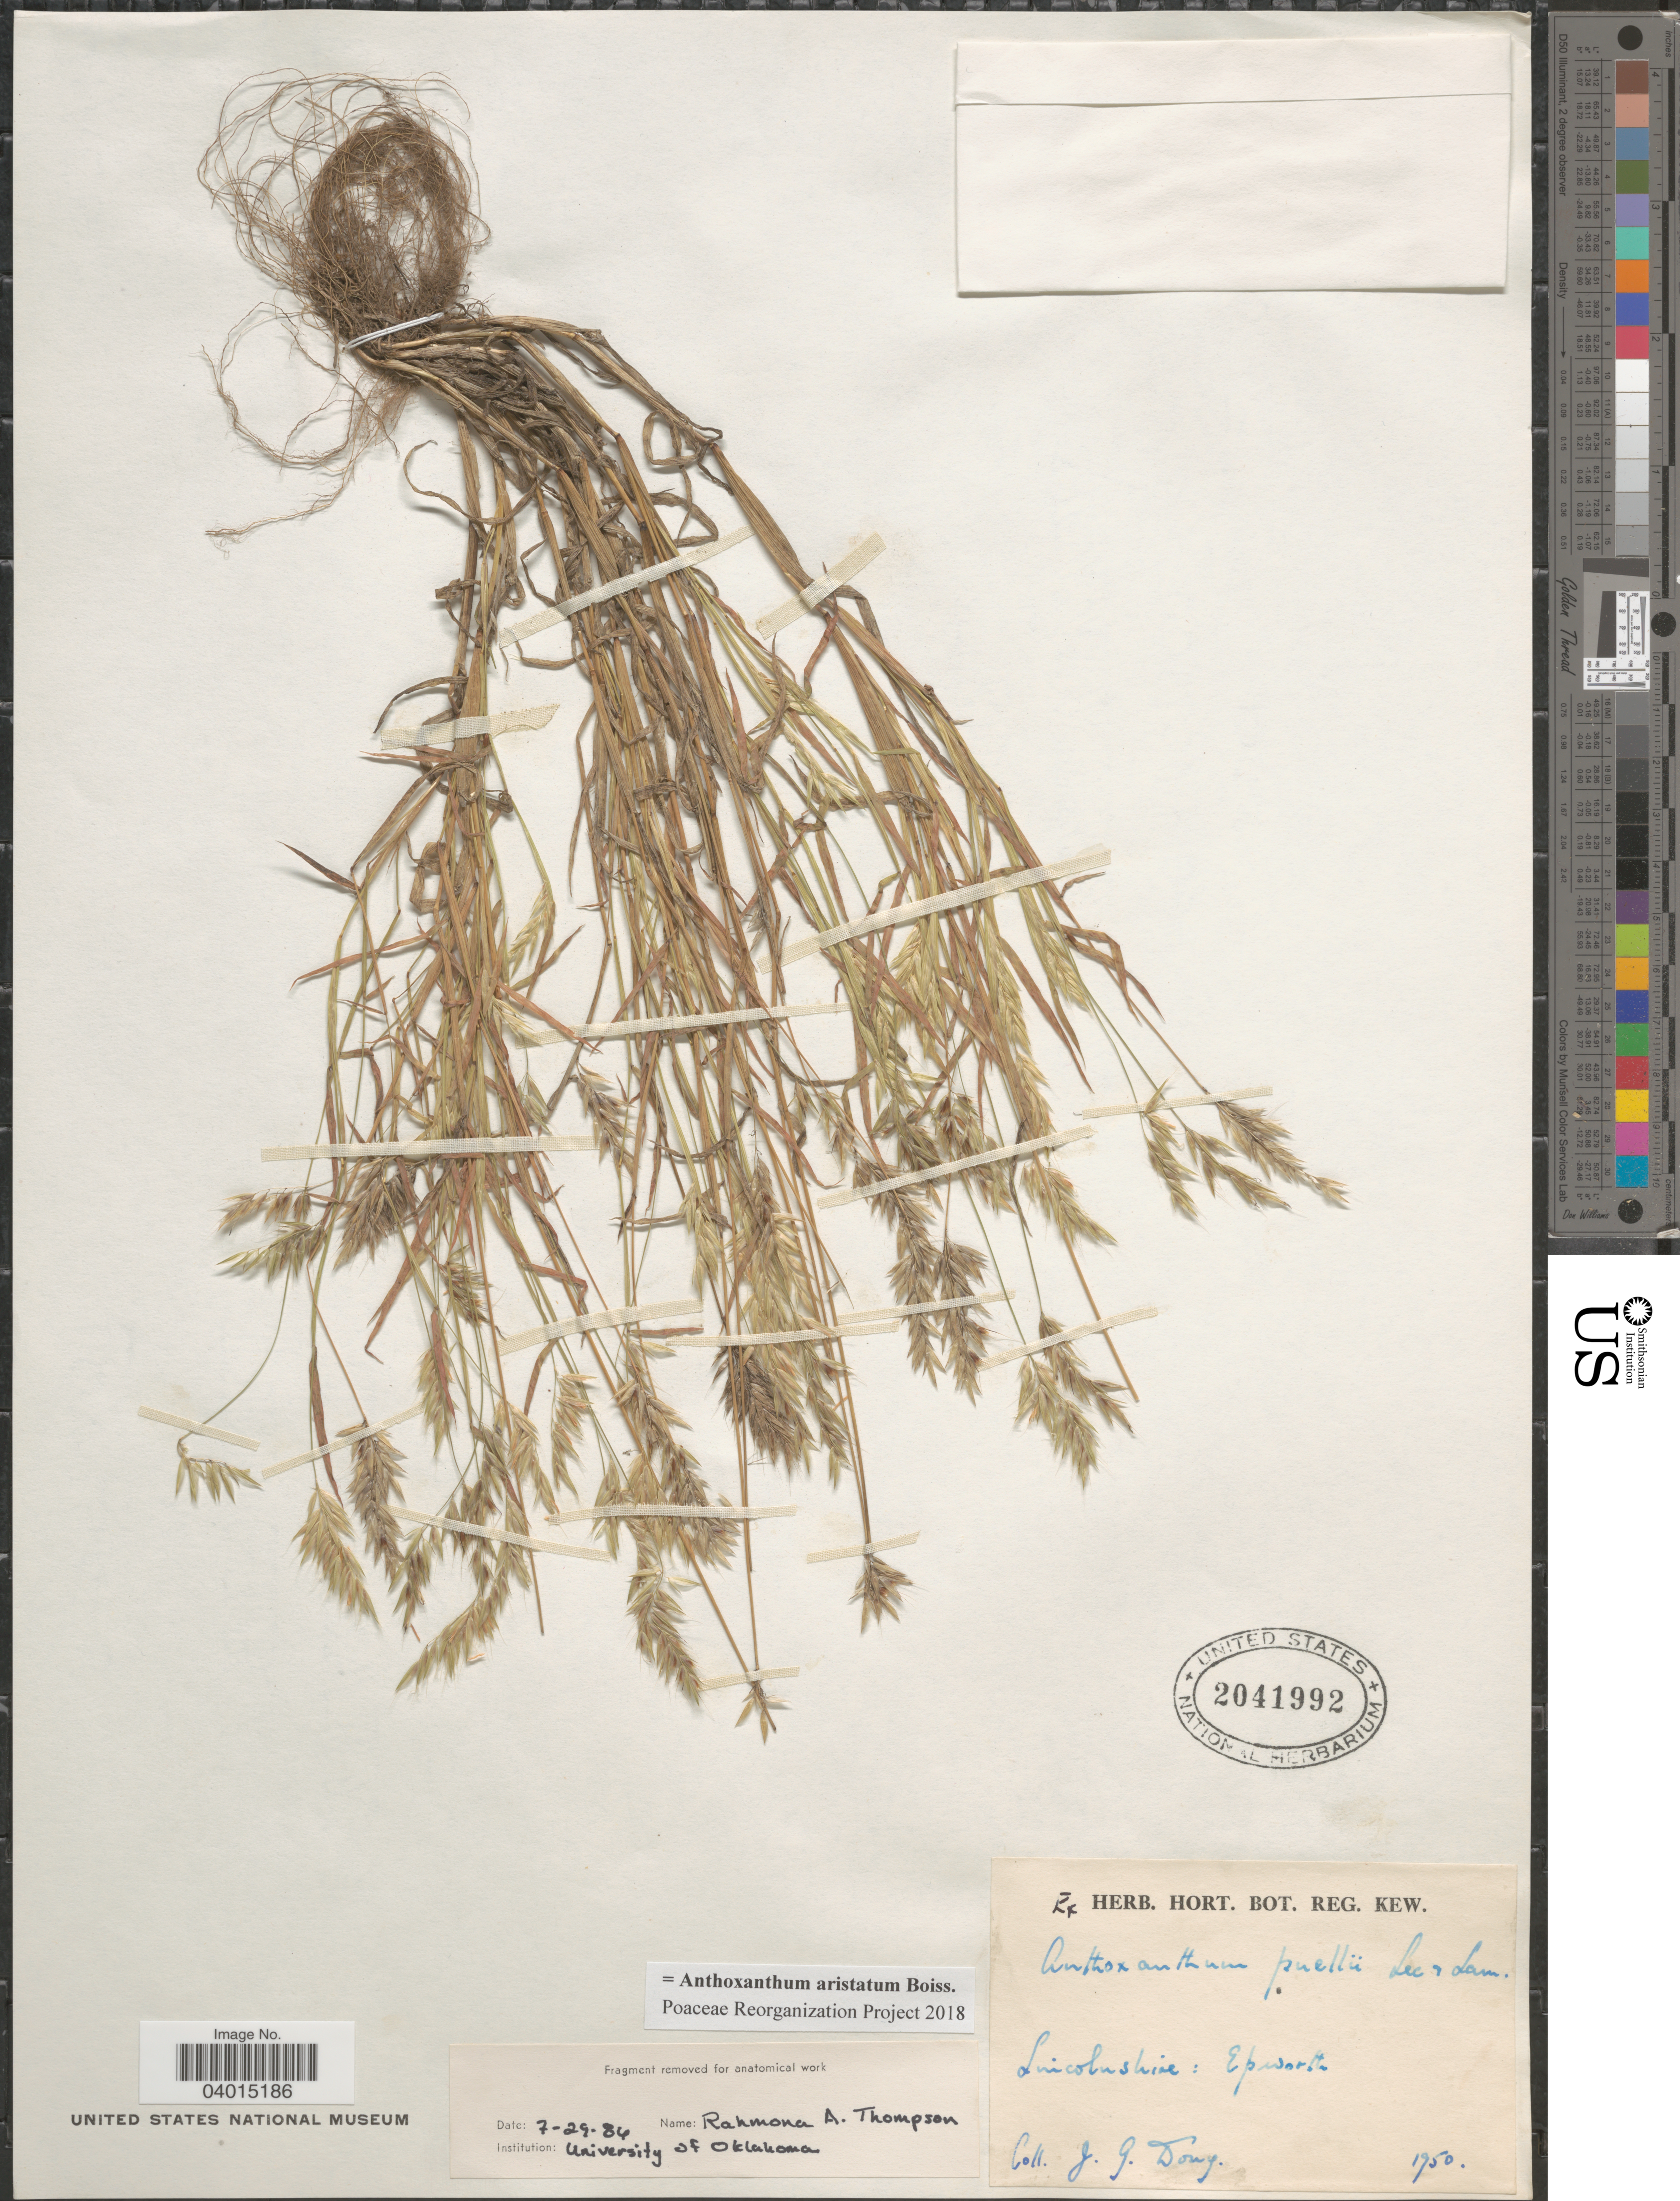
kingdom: Plantae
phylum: Tracheophyta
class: Liliopsida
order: Poales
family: Poaceae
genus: Anthoxanthum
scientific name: Anthoxanthum aristatum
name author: Boiss.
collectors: J. Doug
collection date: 1950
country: United Kingdom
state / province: England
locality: Lincolnshire: Epworth.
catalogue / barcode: US 2041992